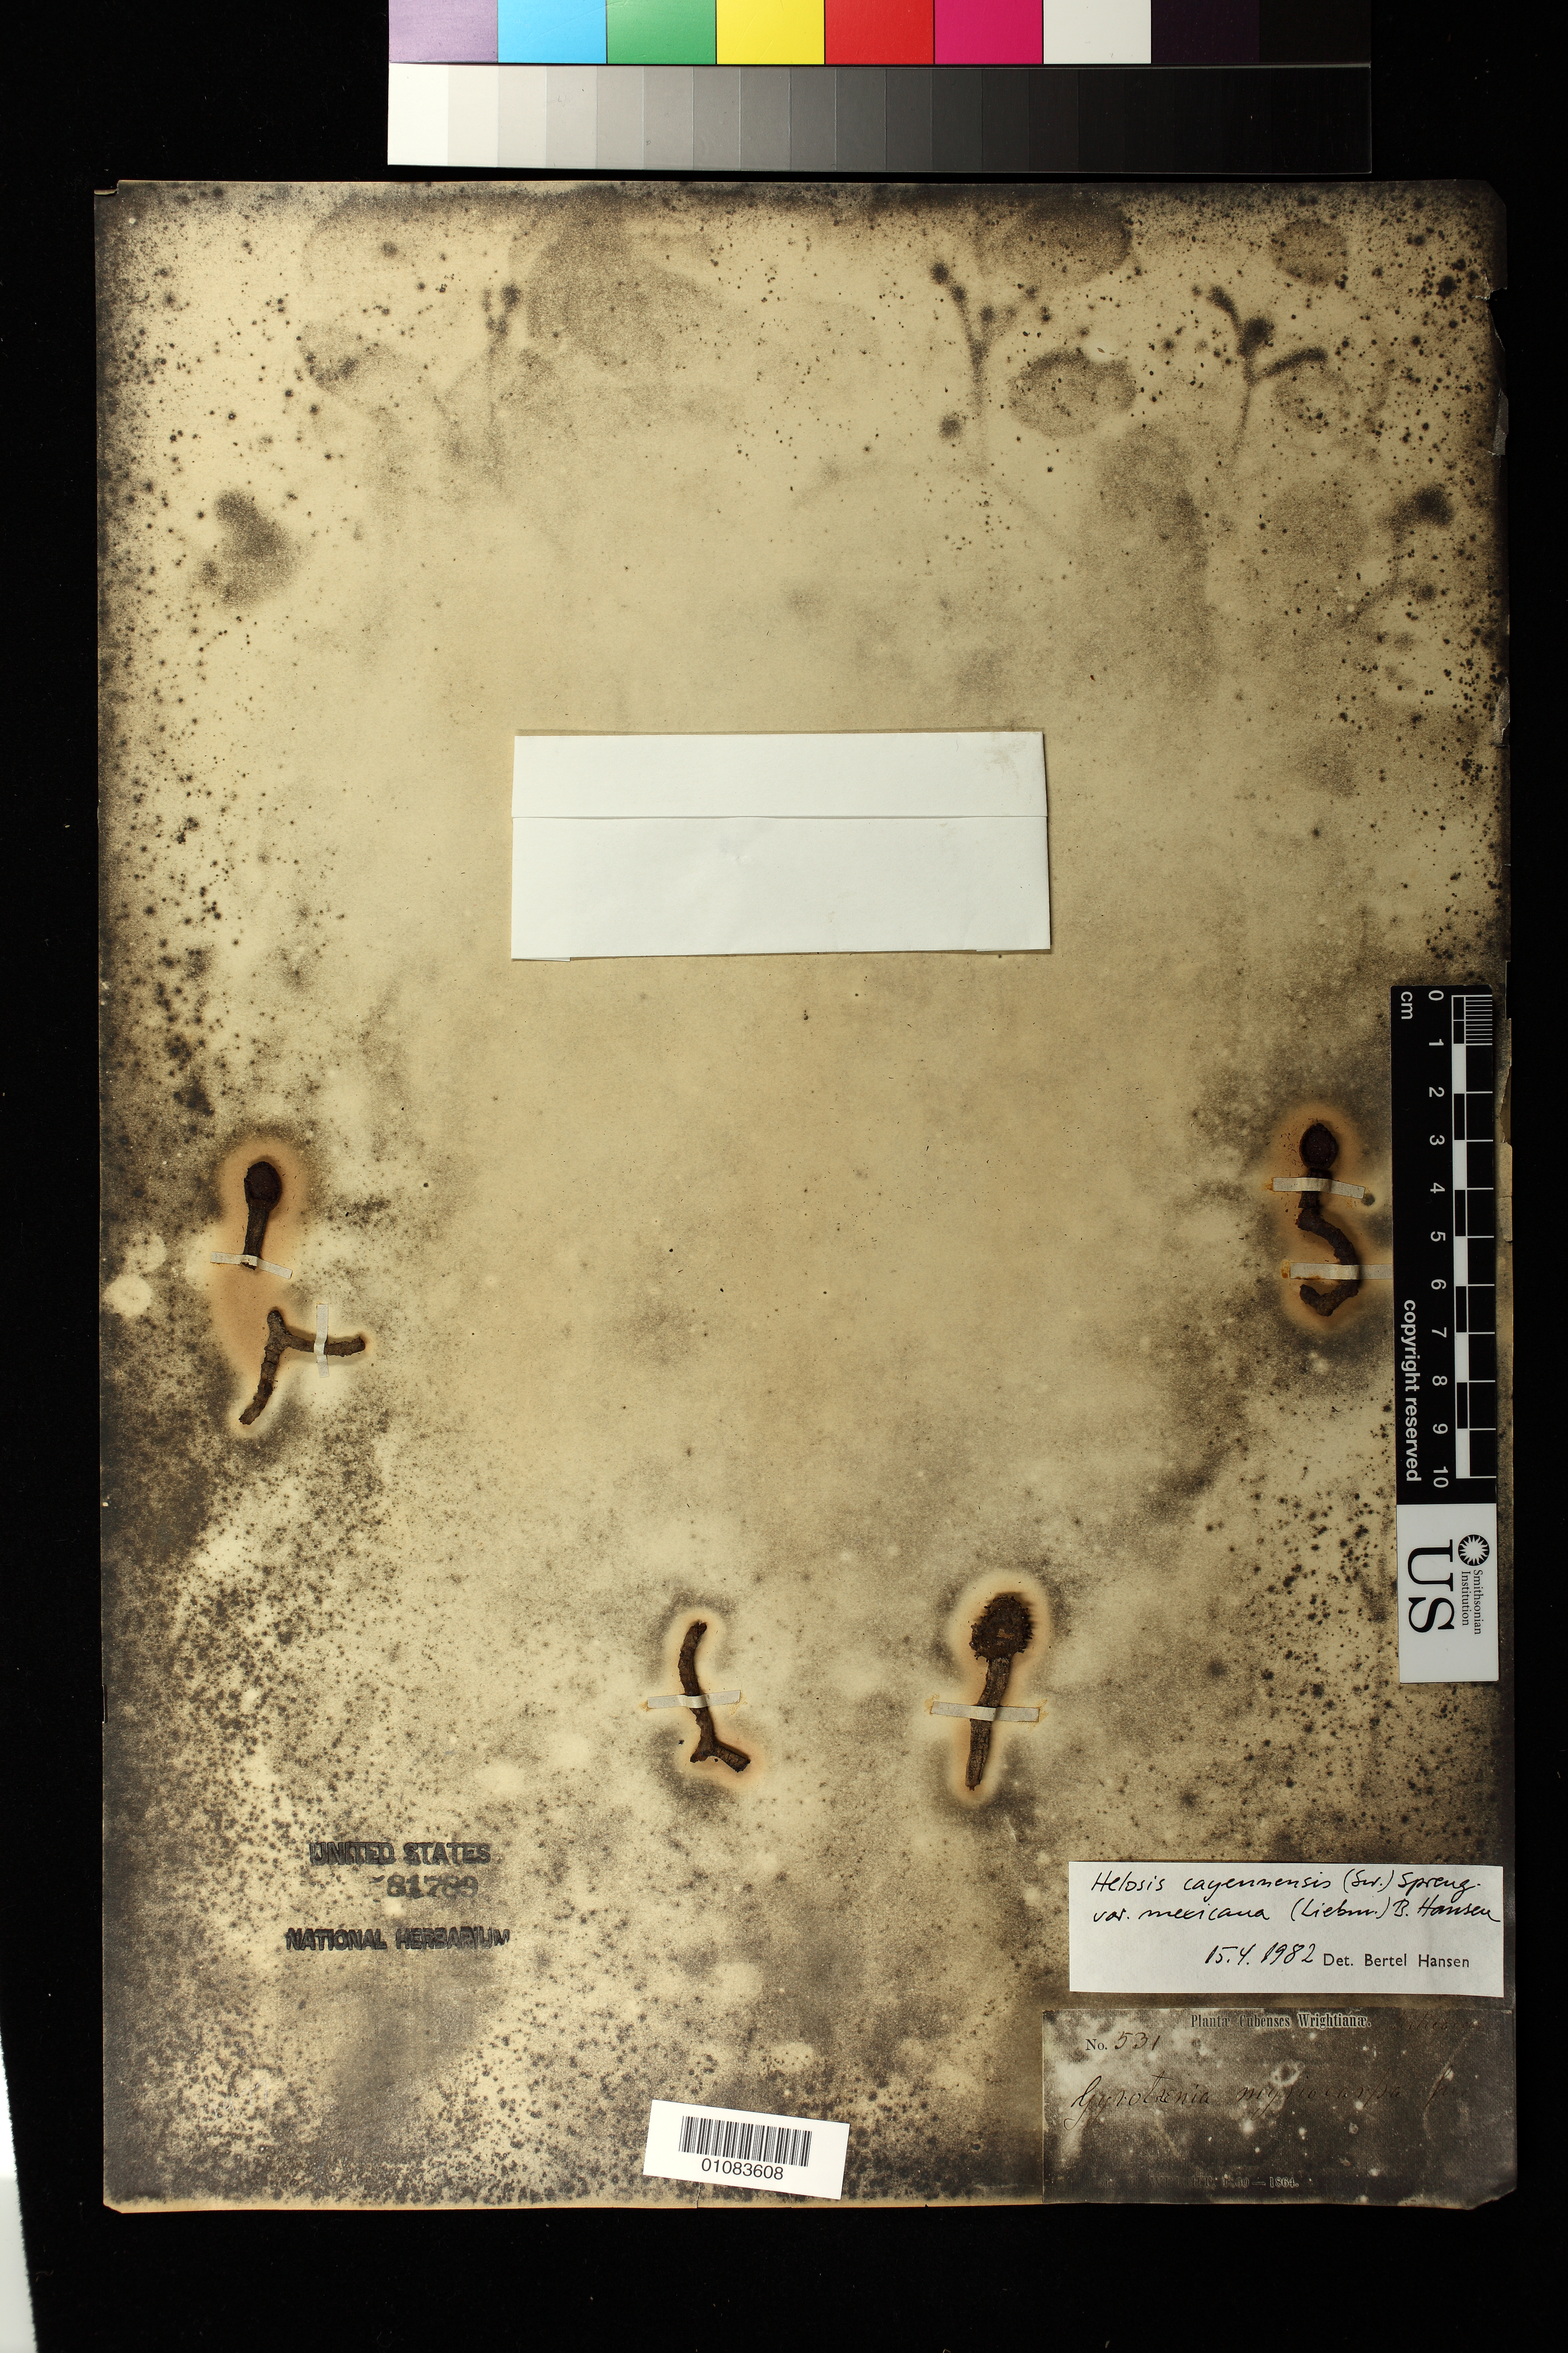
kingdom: Plantae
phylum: Tracheophyta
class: Magnoliopsida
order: Santalales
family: Balanophoraceae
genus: Helosis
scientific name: Helosis cayennensis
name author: (Sw.) Spreng.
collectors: C. Wright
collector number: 531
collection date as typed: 1800 to 1899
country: Cuba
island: Cuba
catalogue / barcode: US 81789